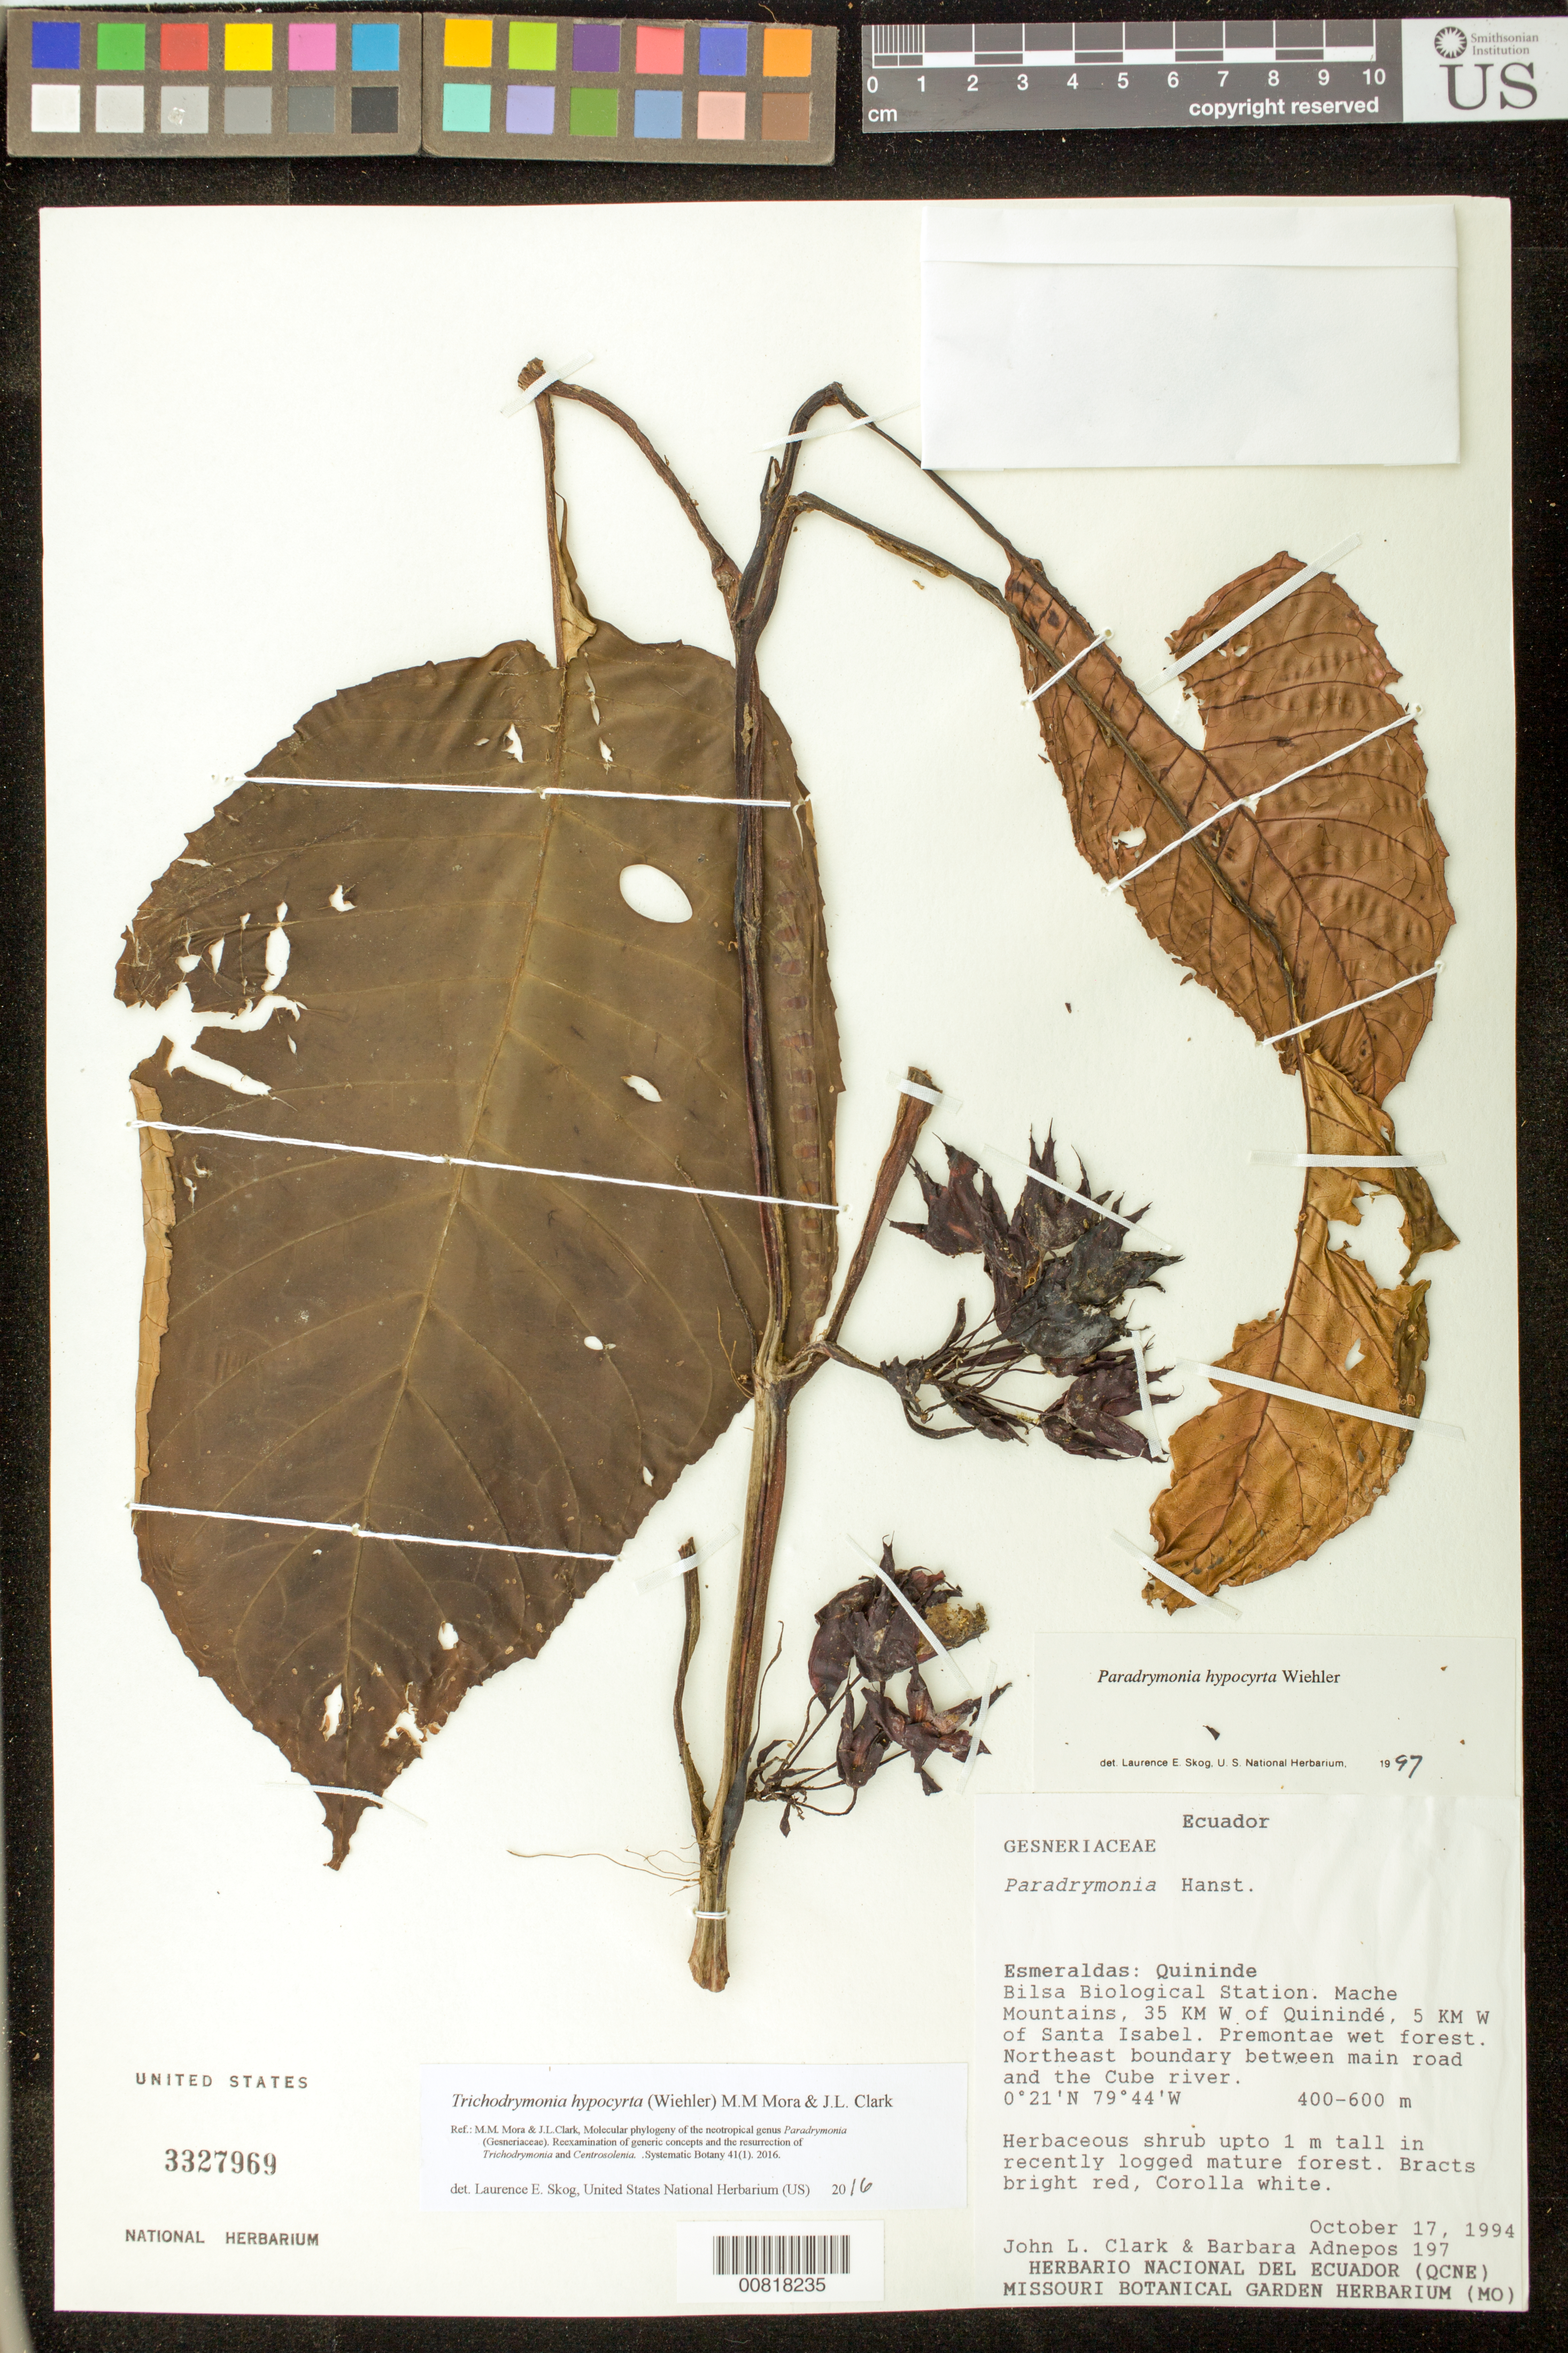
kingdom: Plantae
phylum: Tracheophyta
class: Magnoliopsida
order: Lamiales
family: Gesneriaceae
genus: Trichodrymonia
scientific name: Trichodrymonia hypocyrta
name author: (Wiehler) M.M. Mora & J.L. Clark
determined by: Skog, Laurence E.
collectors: J. L. Clark & B. Adnepos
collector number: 197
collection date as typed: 17 Oct 1994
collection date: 1994-10-17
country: Ecuador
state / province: Esmeraldas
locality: Quininde, Bilsa Biological Station, Mache Mountains, 35 km W of Quinindé, 5 km W of Santa Isabel; NE boundary between main road and the Cube River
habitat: Premontane wet forest; recently logged mature forest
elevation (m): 400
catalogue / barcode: US 3327969